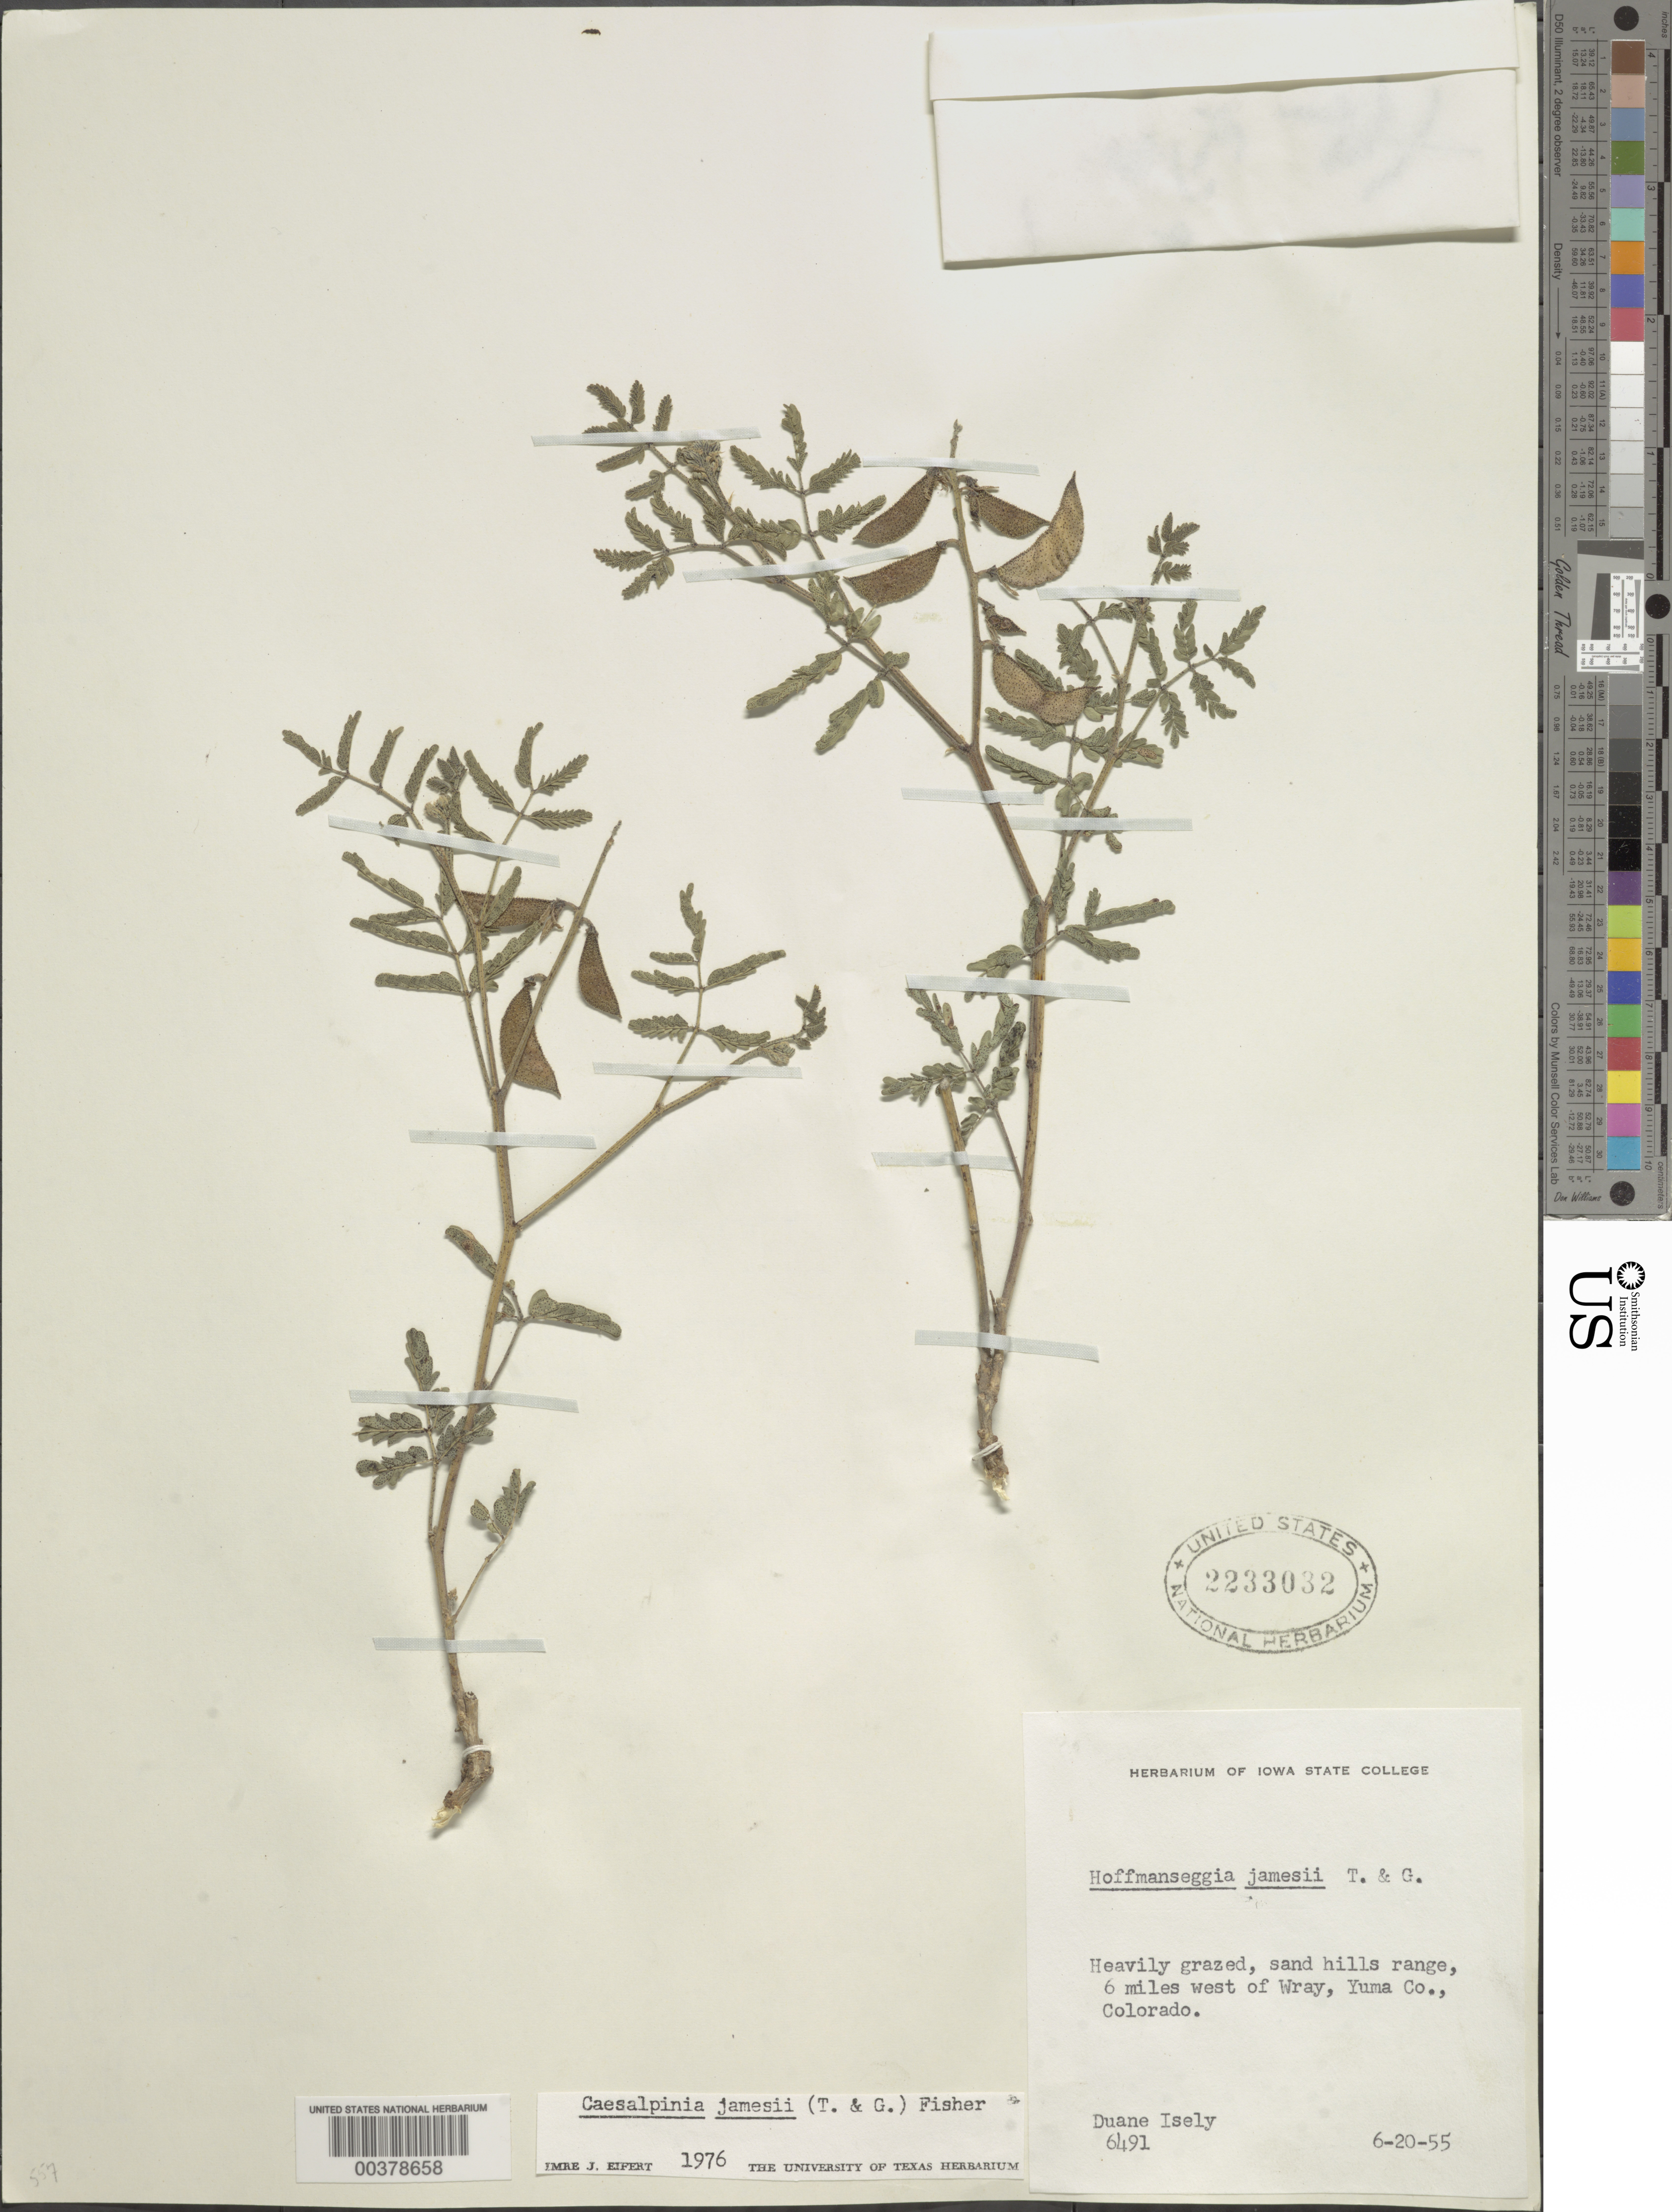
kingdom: Plantae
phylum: Tracheophyta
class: Magnoliopsida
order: Fabales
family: Fabaceae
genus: Pomaria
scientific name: Pomaria jamesii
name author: (Torr. & A. Gray) Walp.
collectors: D. Isely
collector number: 6491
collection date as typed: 20 Jun 1955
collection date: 1955-06-20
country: United States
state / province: Colorado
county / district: Yuma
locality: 6 mi W of Wray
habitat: Heavily grazed, sand hills range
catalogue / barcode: US 2233032